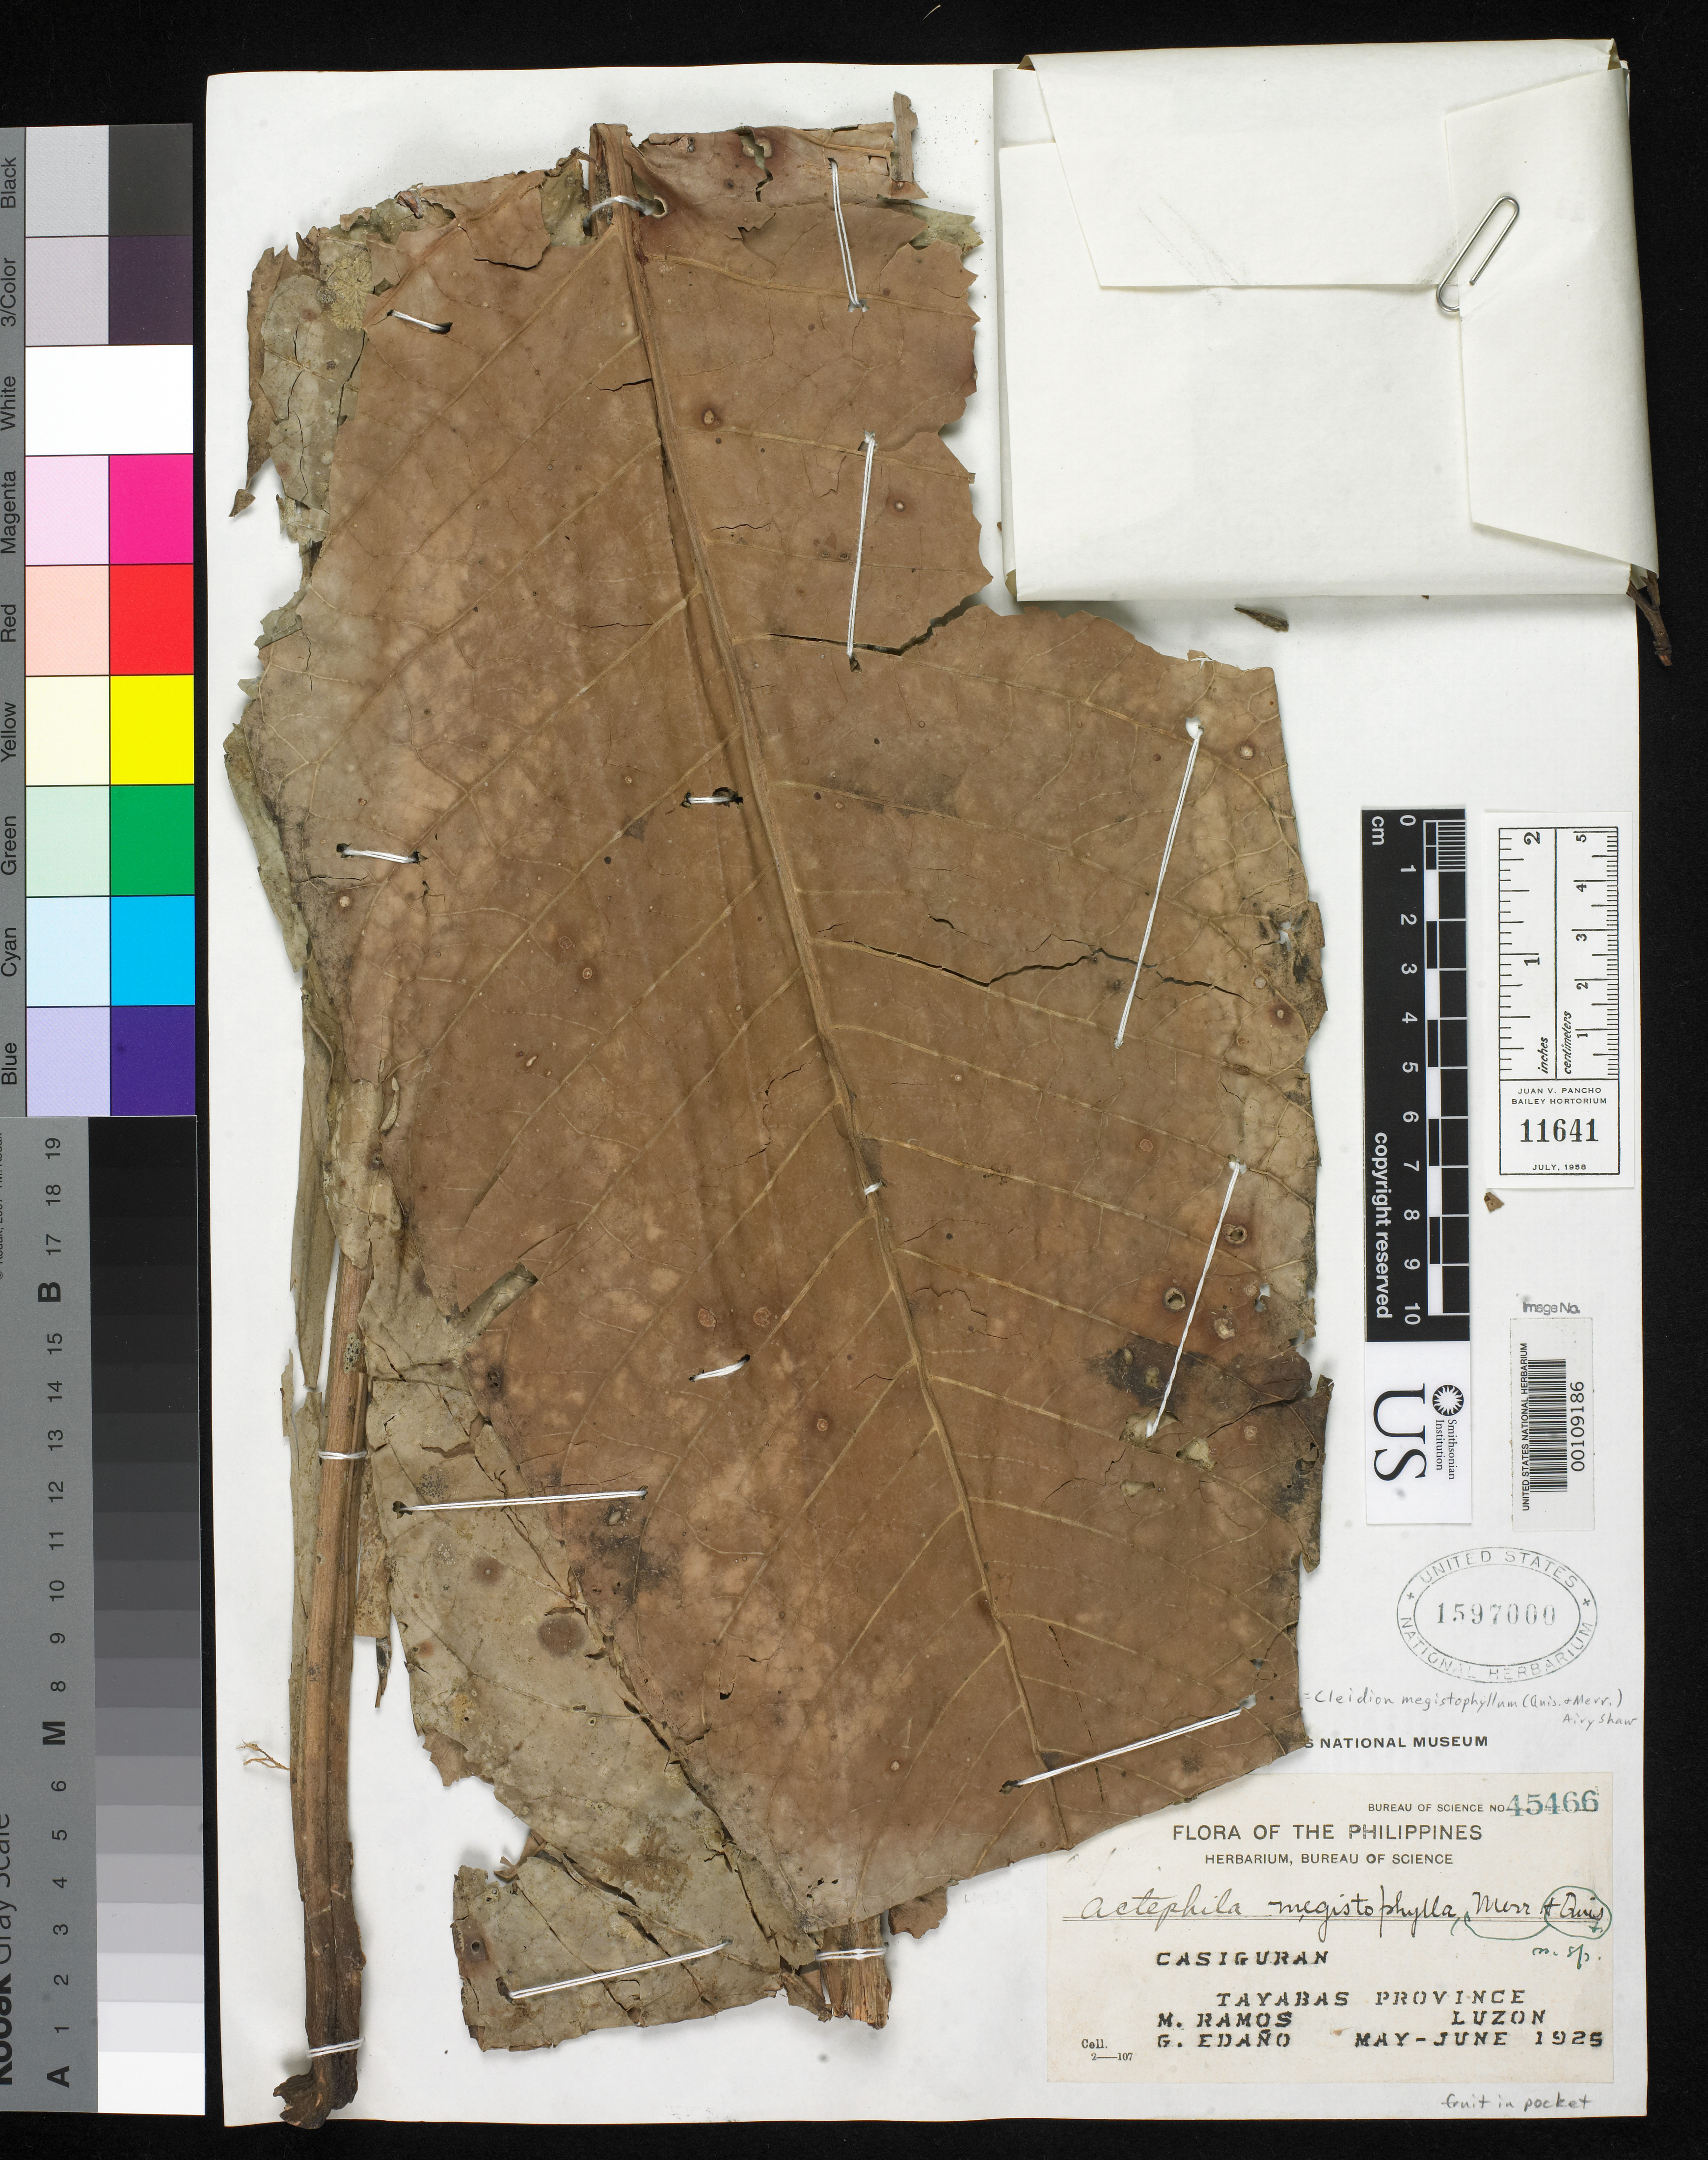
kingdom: Plantae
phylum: Tracheophyta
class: Magnoliopsida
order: Malpighiales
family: Phyllanthaceae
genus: Actephila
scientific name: Actephila megistophylla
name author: Quisumb. & Merr.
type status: Isotype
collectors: M. Ramos & G. Edaño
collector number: Bur. Sci. 45466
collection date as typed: May-June 1925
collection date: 1925-05/1925-06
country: Philippines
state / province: Calabarzon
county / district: Quezon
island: Luzon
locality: Casiguran.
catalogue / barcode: US 1597000